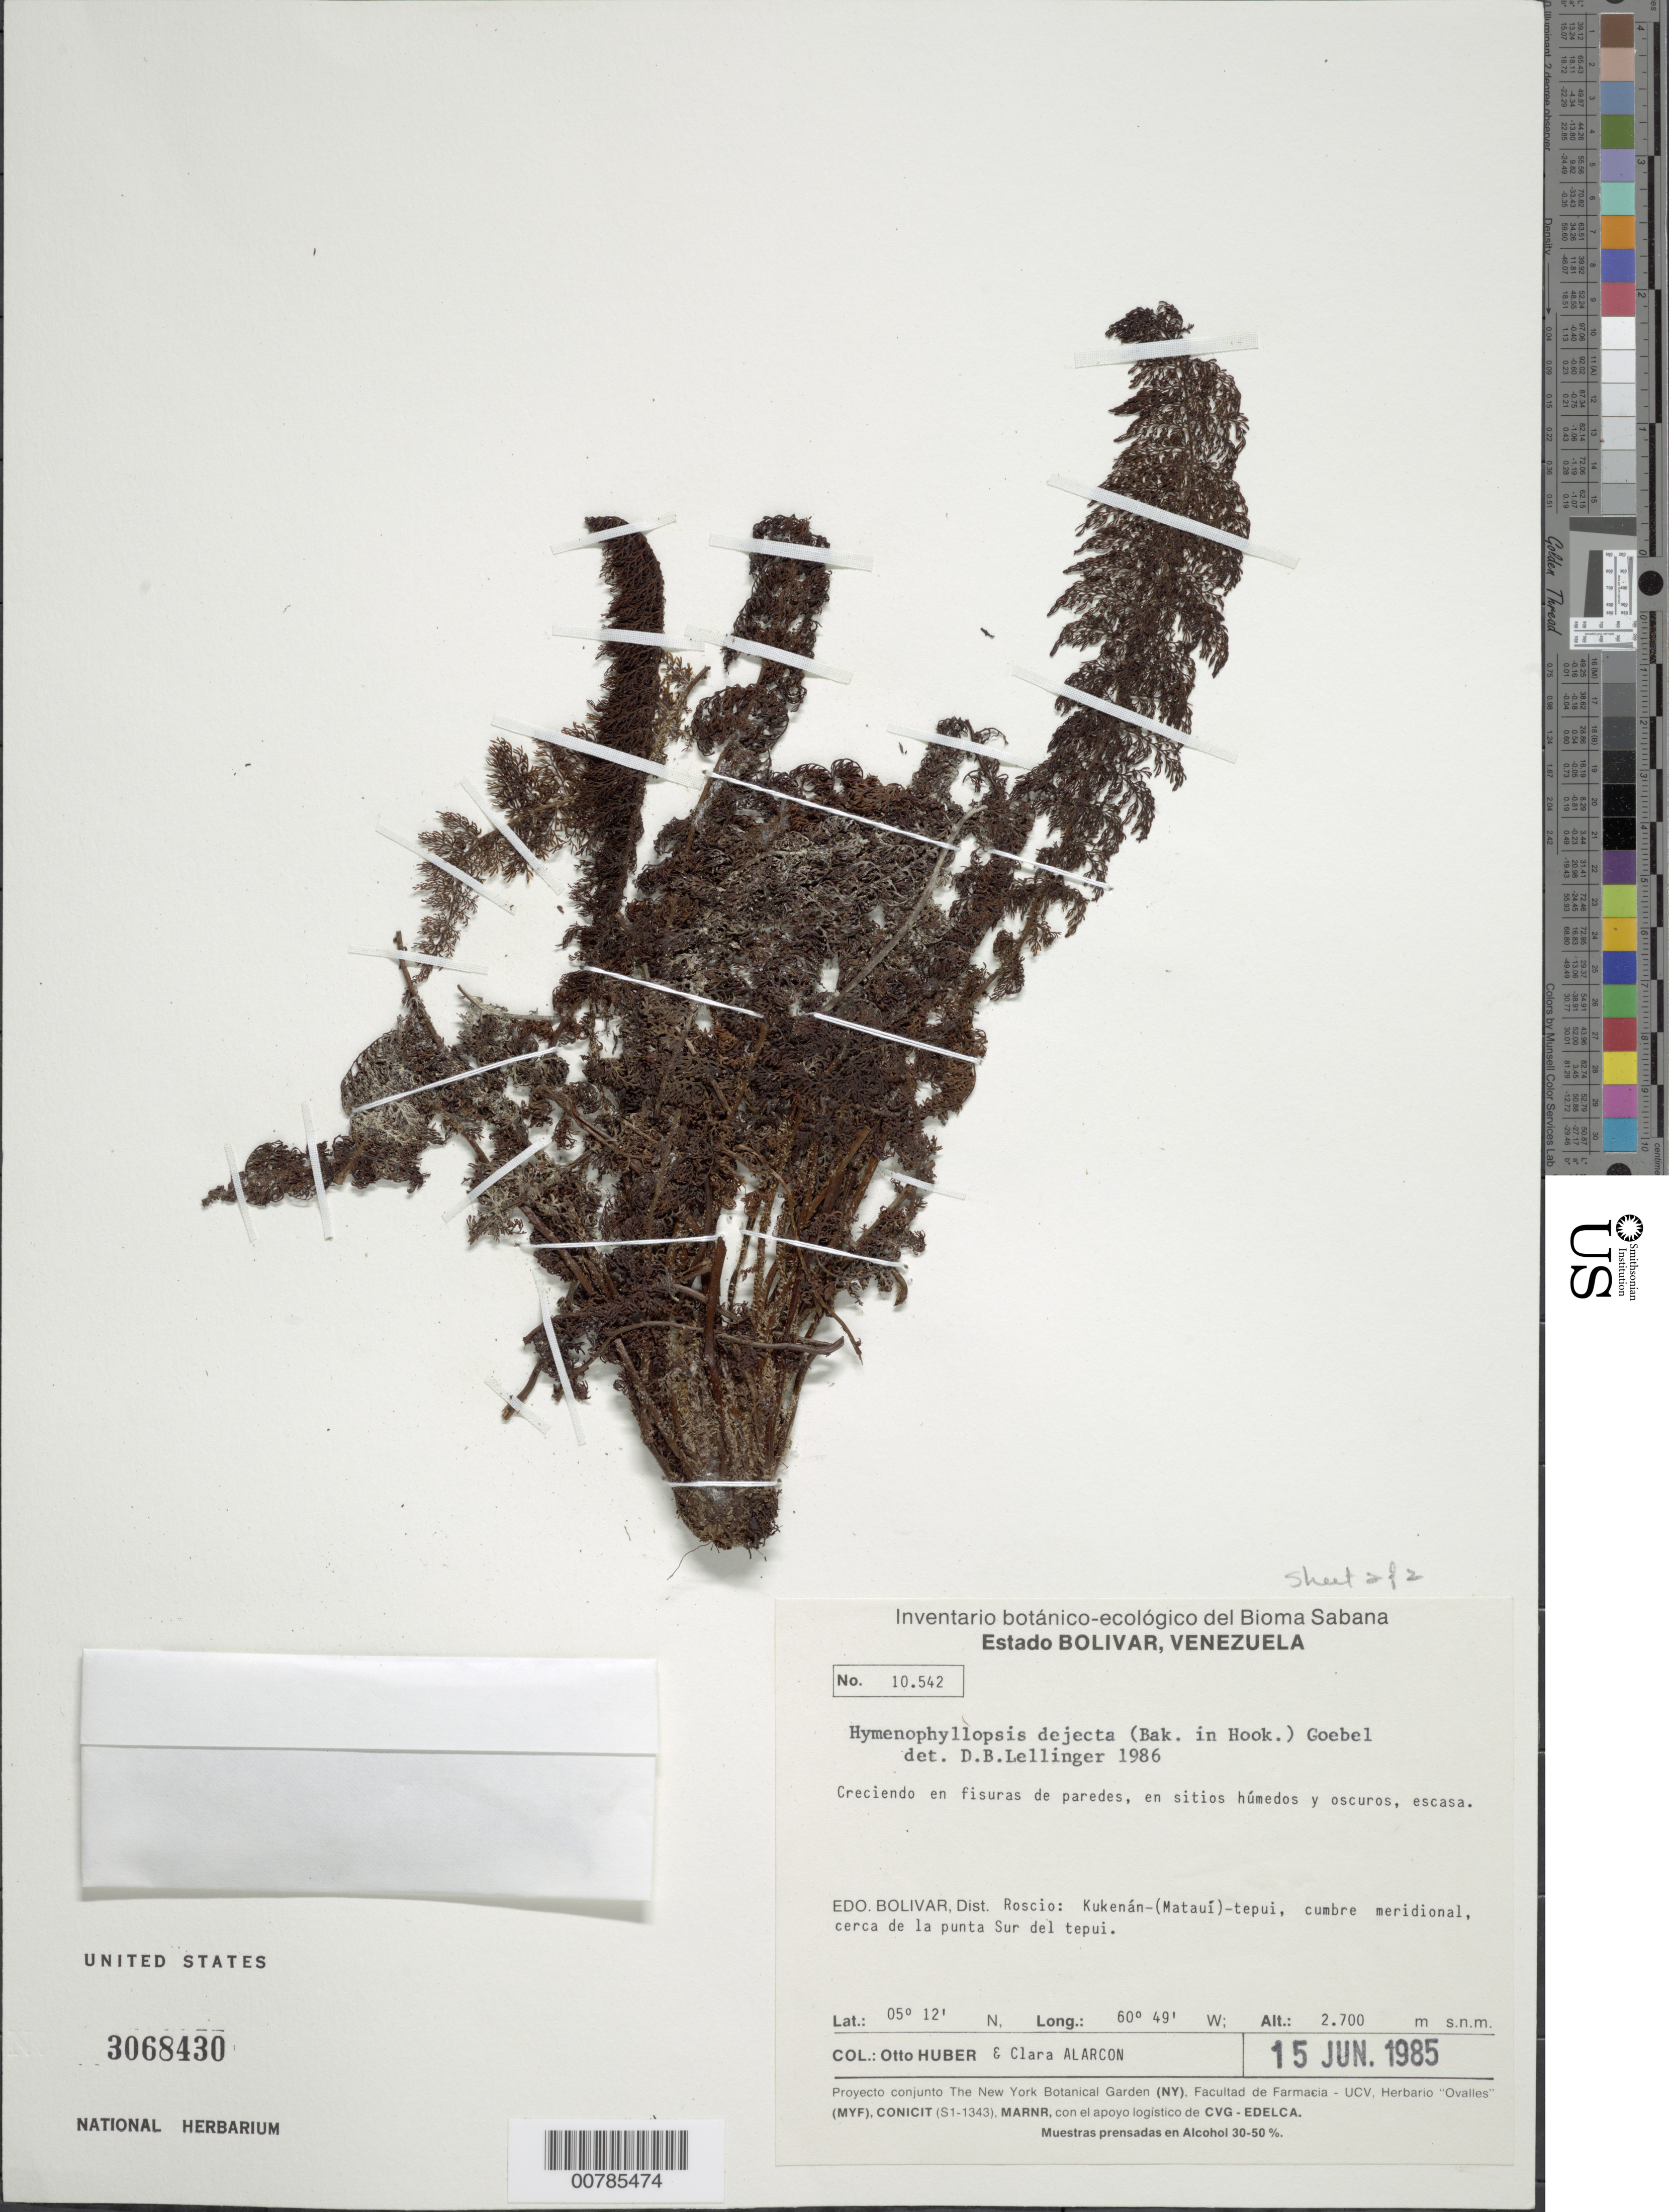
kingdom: Plantae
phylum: Tracheophyta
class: Polypodiopsida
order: Cyatheales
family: Cyatheaceae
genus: Cyathea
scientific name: Cyathea dejecta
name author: (Baker) Christenh.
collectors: O. Huber & C. Alarcon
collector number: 10542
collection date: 1985-06-15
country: Venezuela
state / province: Bolivar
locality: Estado Bolivar, Venezuela. Edo. Bolivar, Dist. Roscio: Kukenán- (Matauí)-tepui, cumbre meridional, cerca de la punta Sur del tepui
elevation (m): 2700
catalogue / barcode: US 3068430